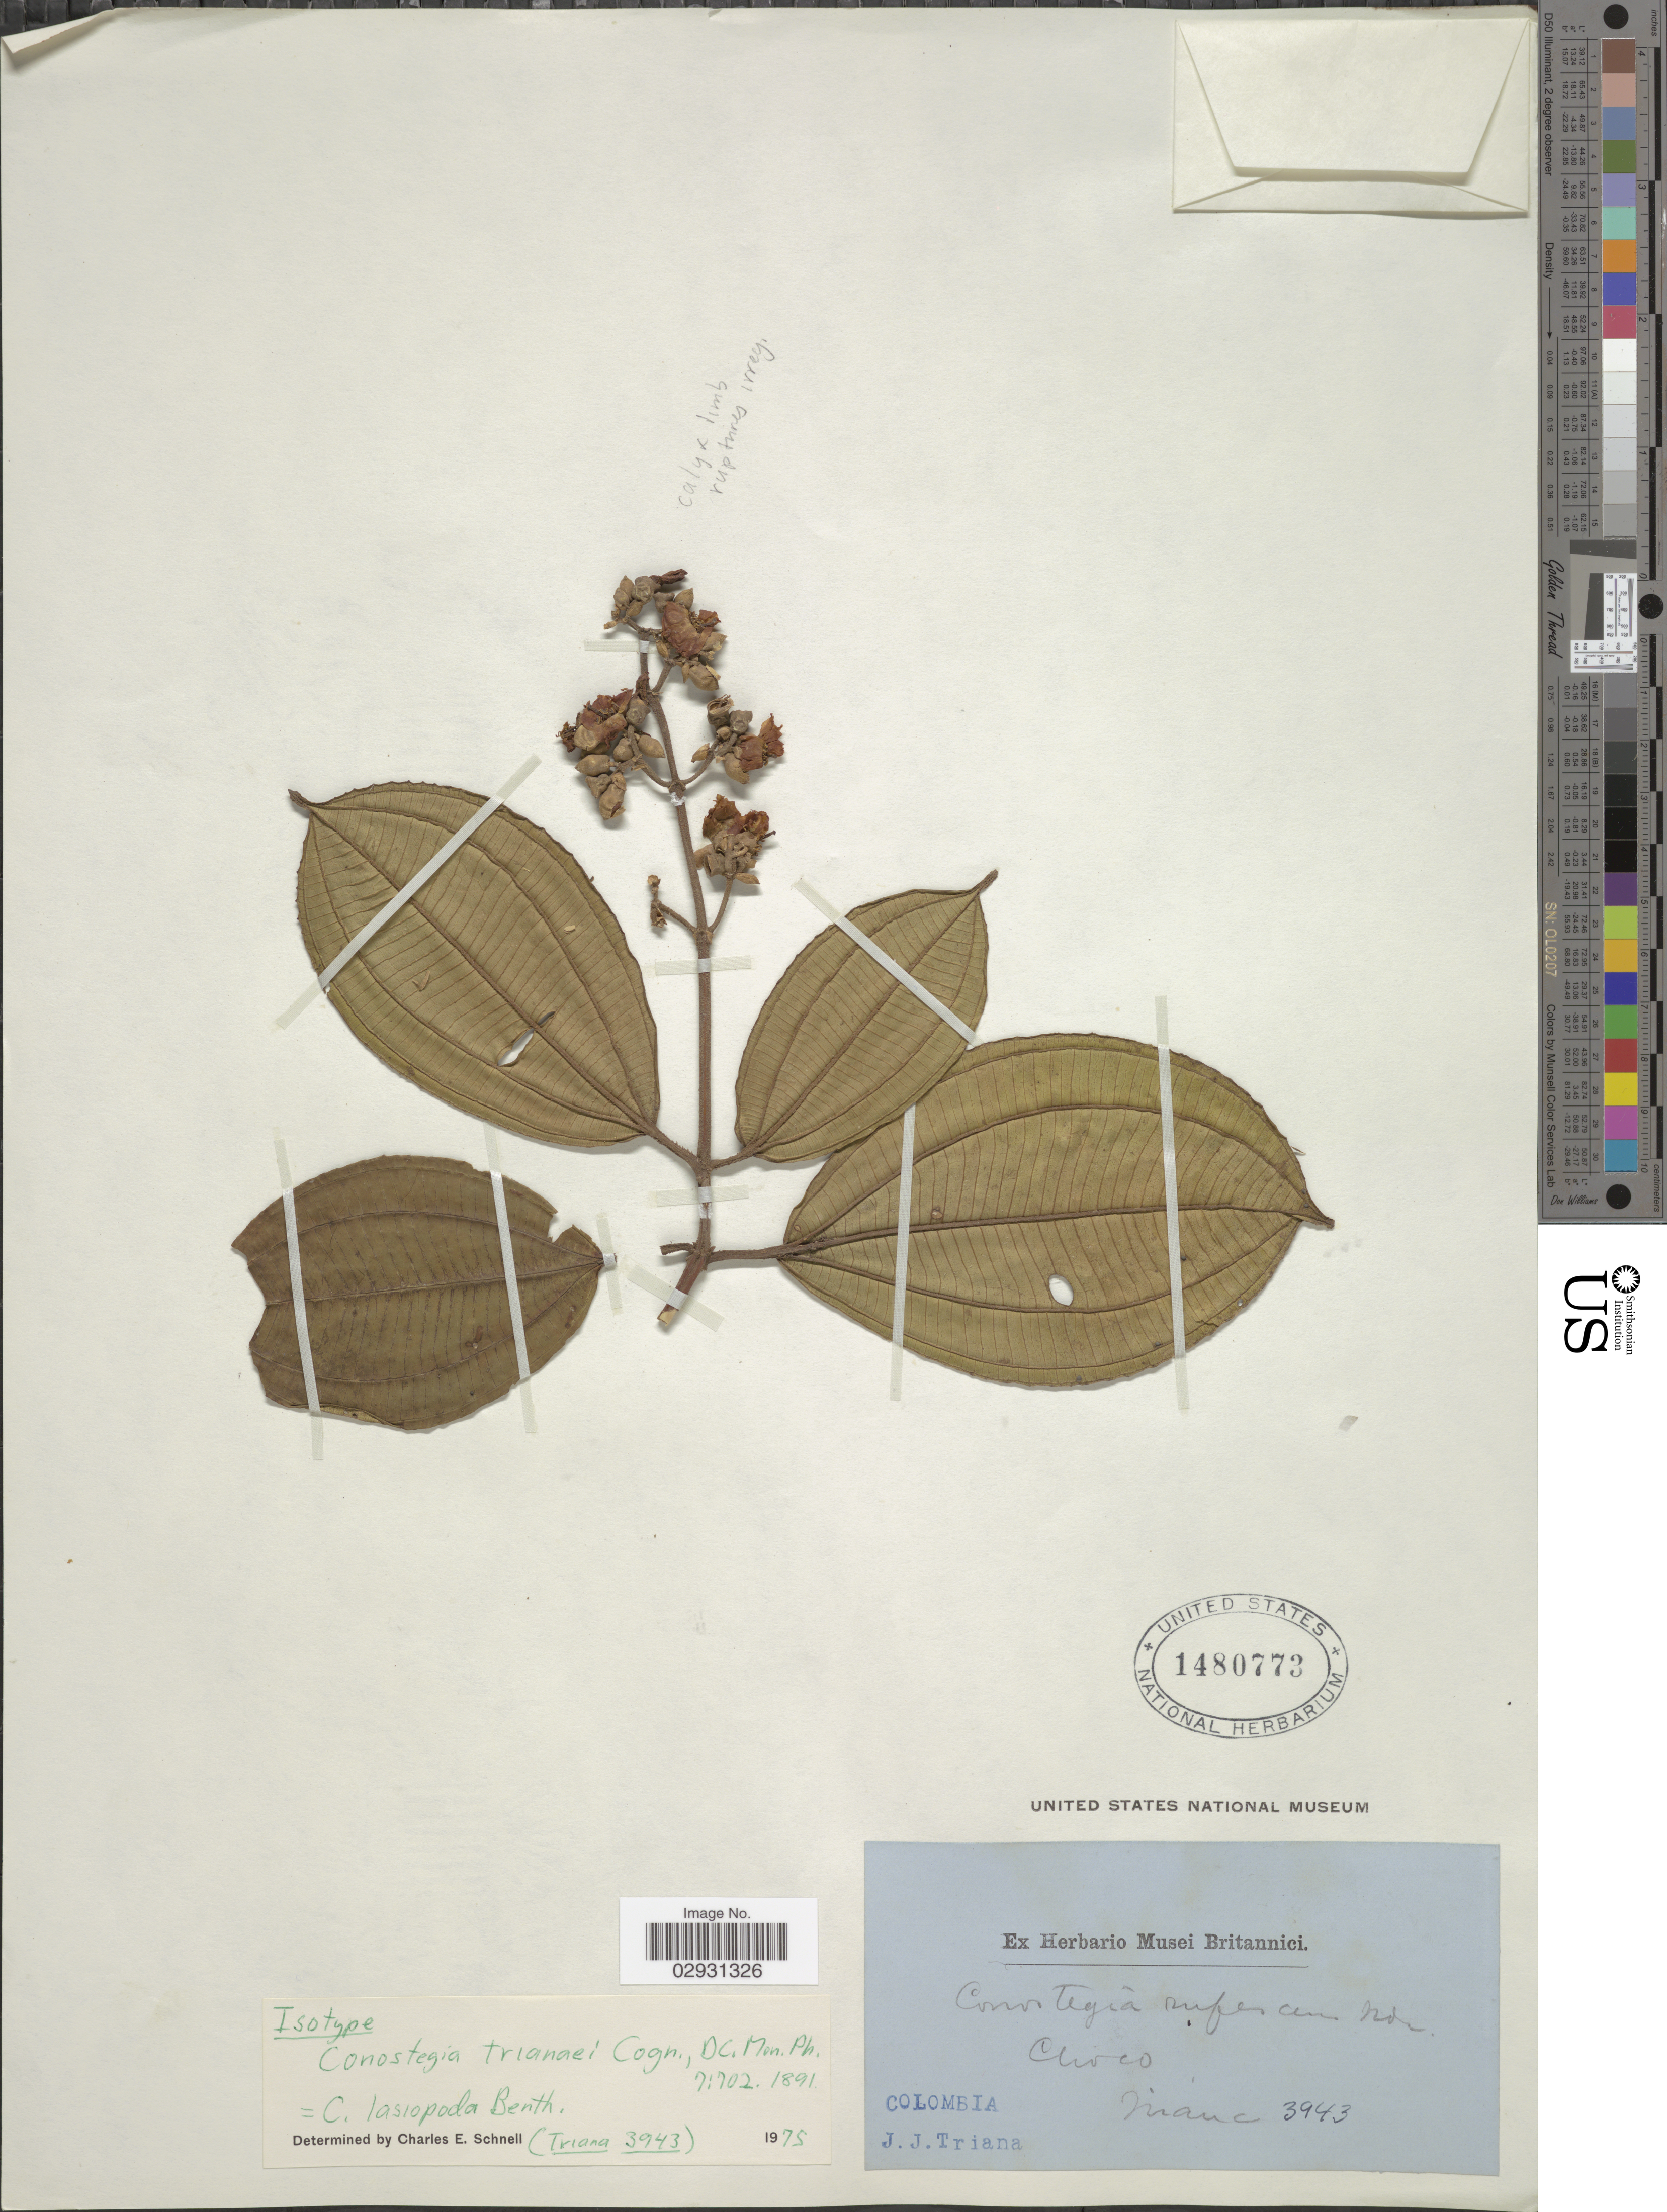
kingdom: Plantae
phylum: Tracheophyta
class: Magnoliopsida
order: Myrtales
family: Melastomataceae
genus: Conostegia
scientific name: Conostegia lasiopoda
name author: Benth.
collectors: J. J. Triana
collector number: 3943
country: Colombia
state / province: Chocó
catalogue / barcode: US 1480773